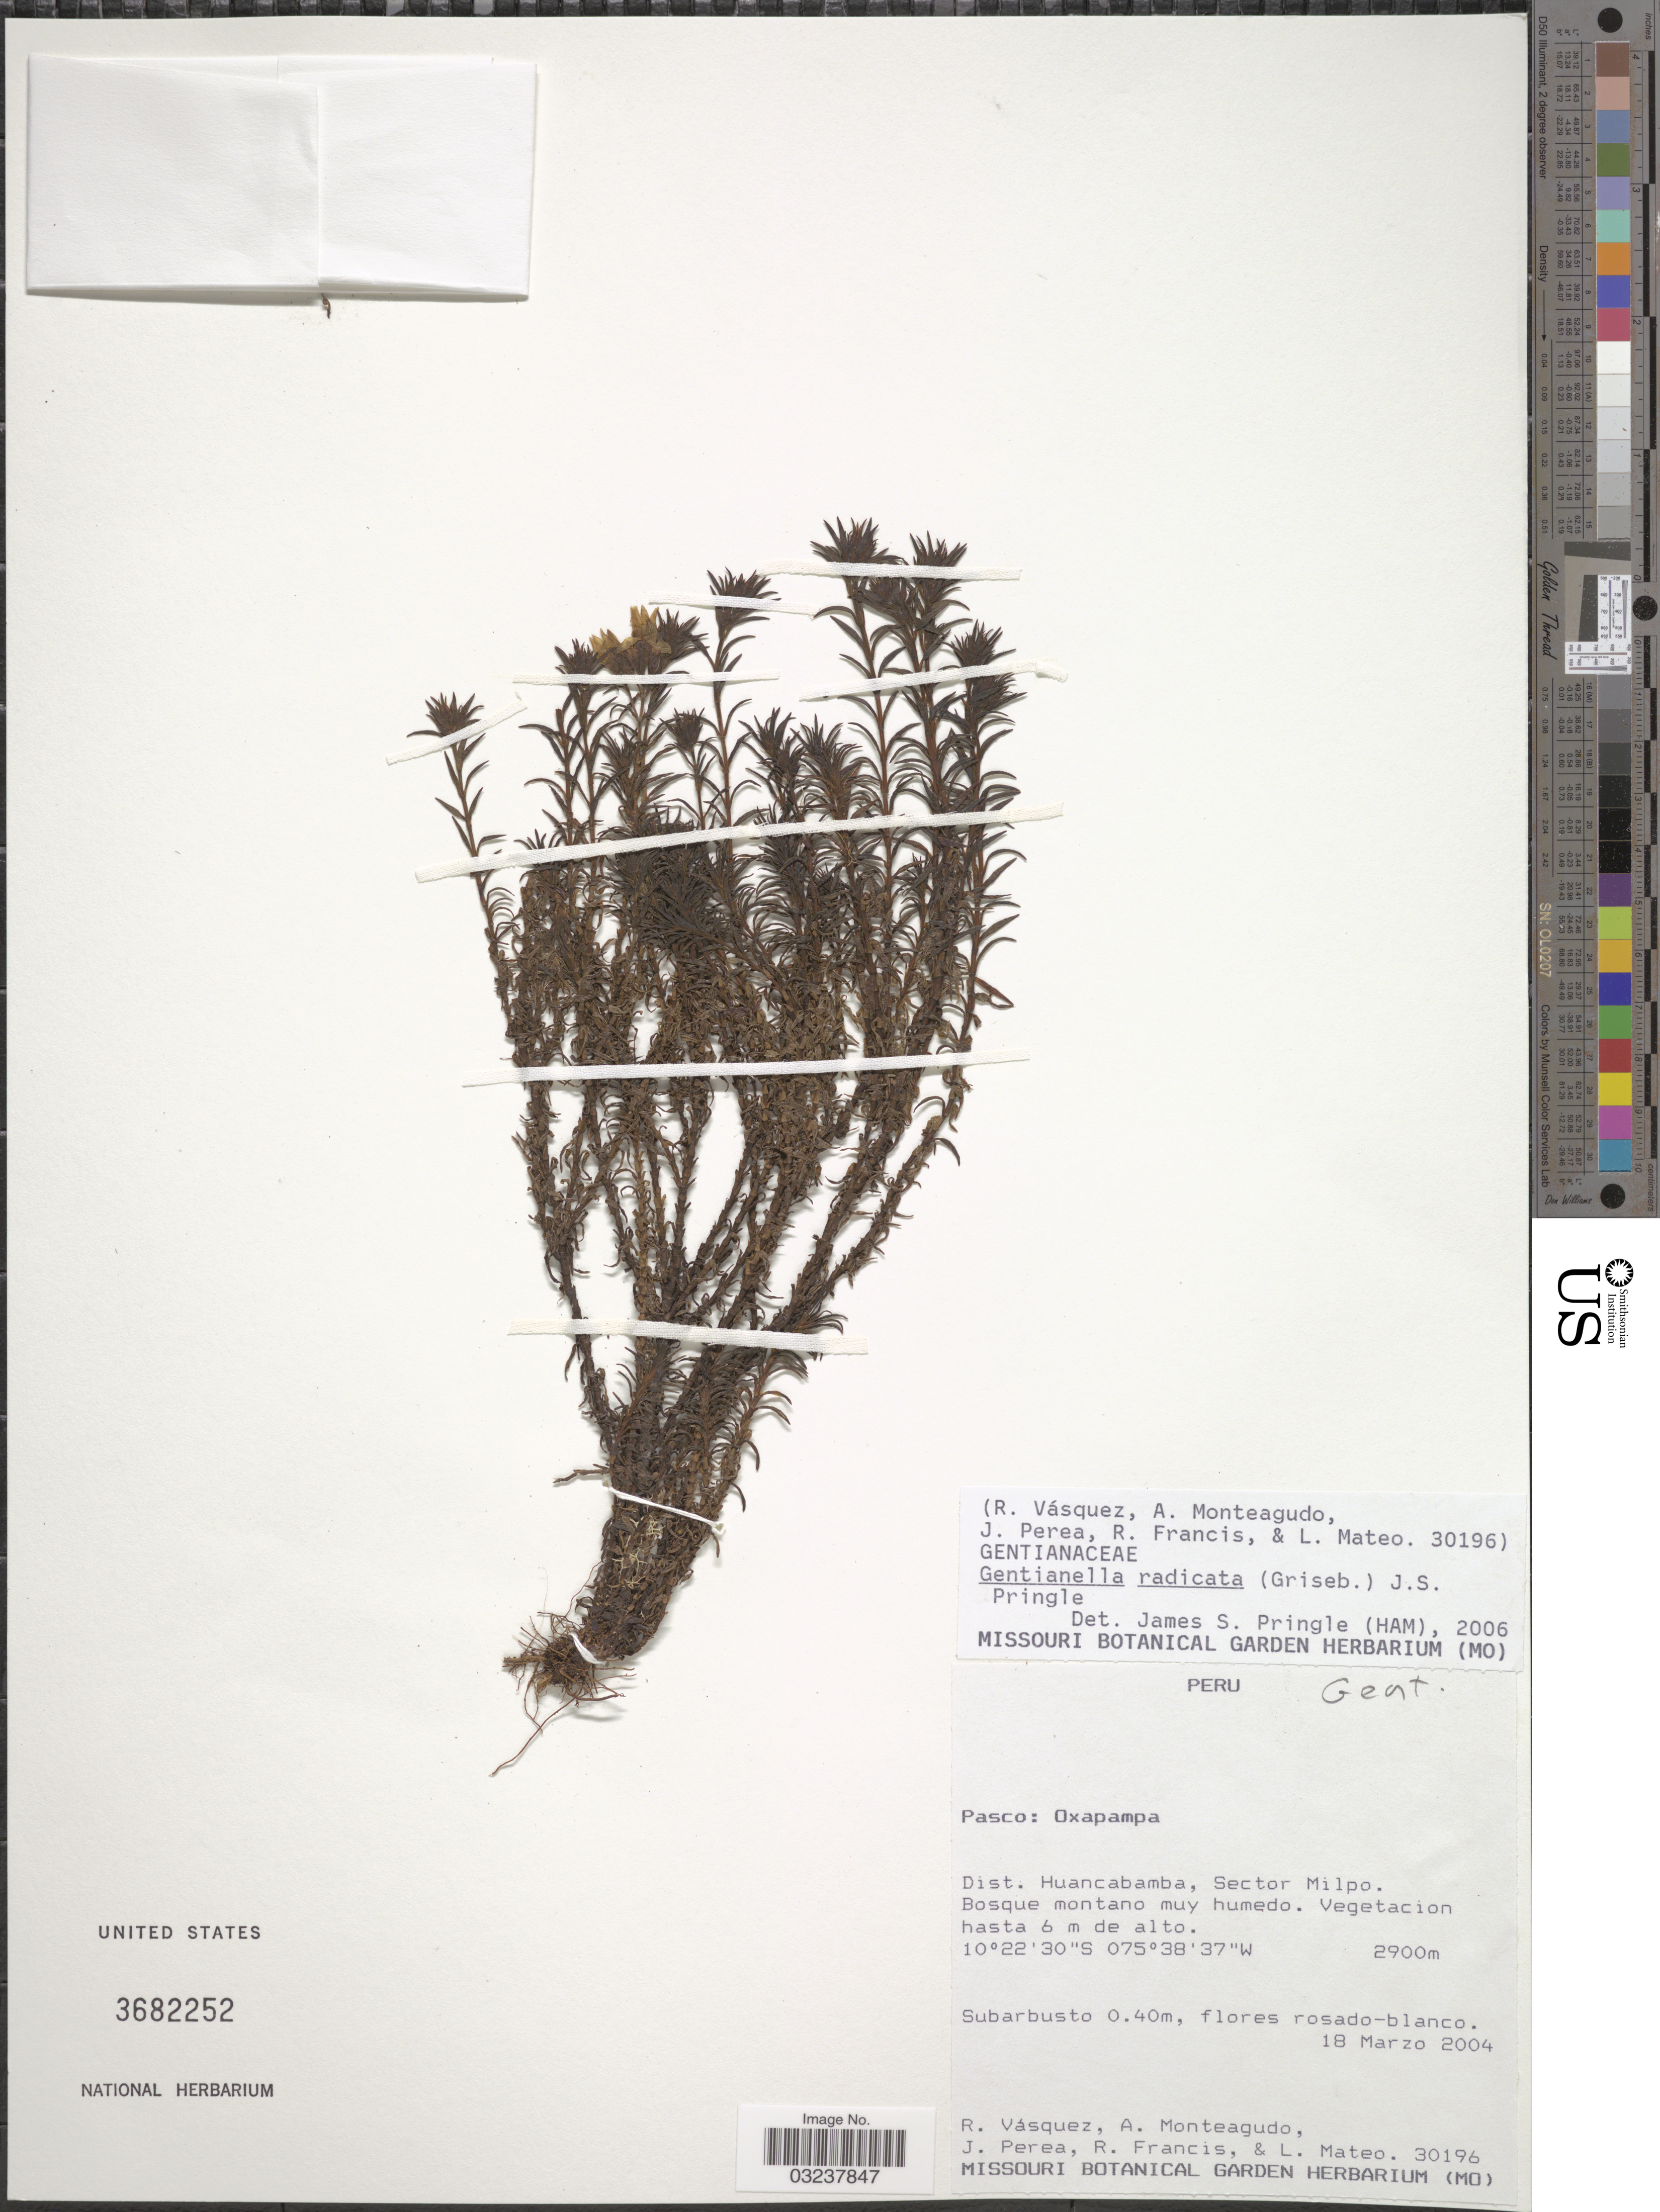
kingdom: Plantae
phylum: Tracheophyta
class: Magnoliopsida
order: Gentianales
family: Gentianaceae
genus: Gentianella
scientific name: Gentianella radicata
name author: (Griseb.) J.S. Pringle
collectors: R. Vásquez, A. Monteagudo, J. Perea, R. Francis & L. Mateo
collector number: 30196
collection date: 2004-03-18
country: Peru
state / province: Pasco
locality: Oxapampa. Dist. Huancabamba, Sector Milpo.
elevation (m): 2900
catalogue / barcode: US 3682252